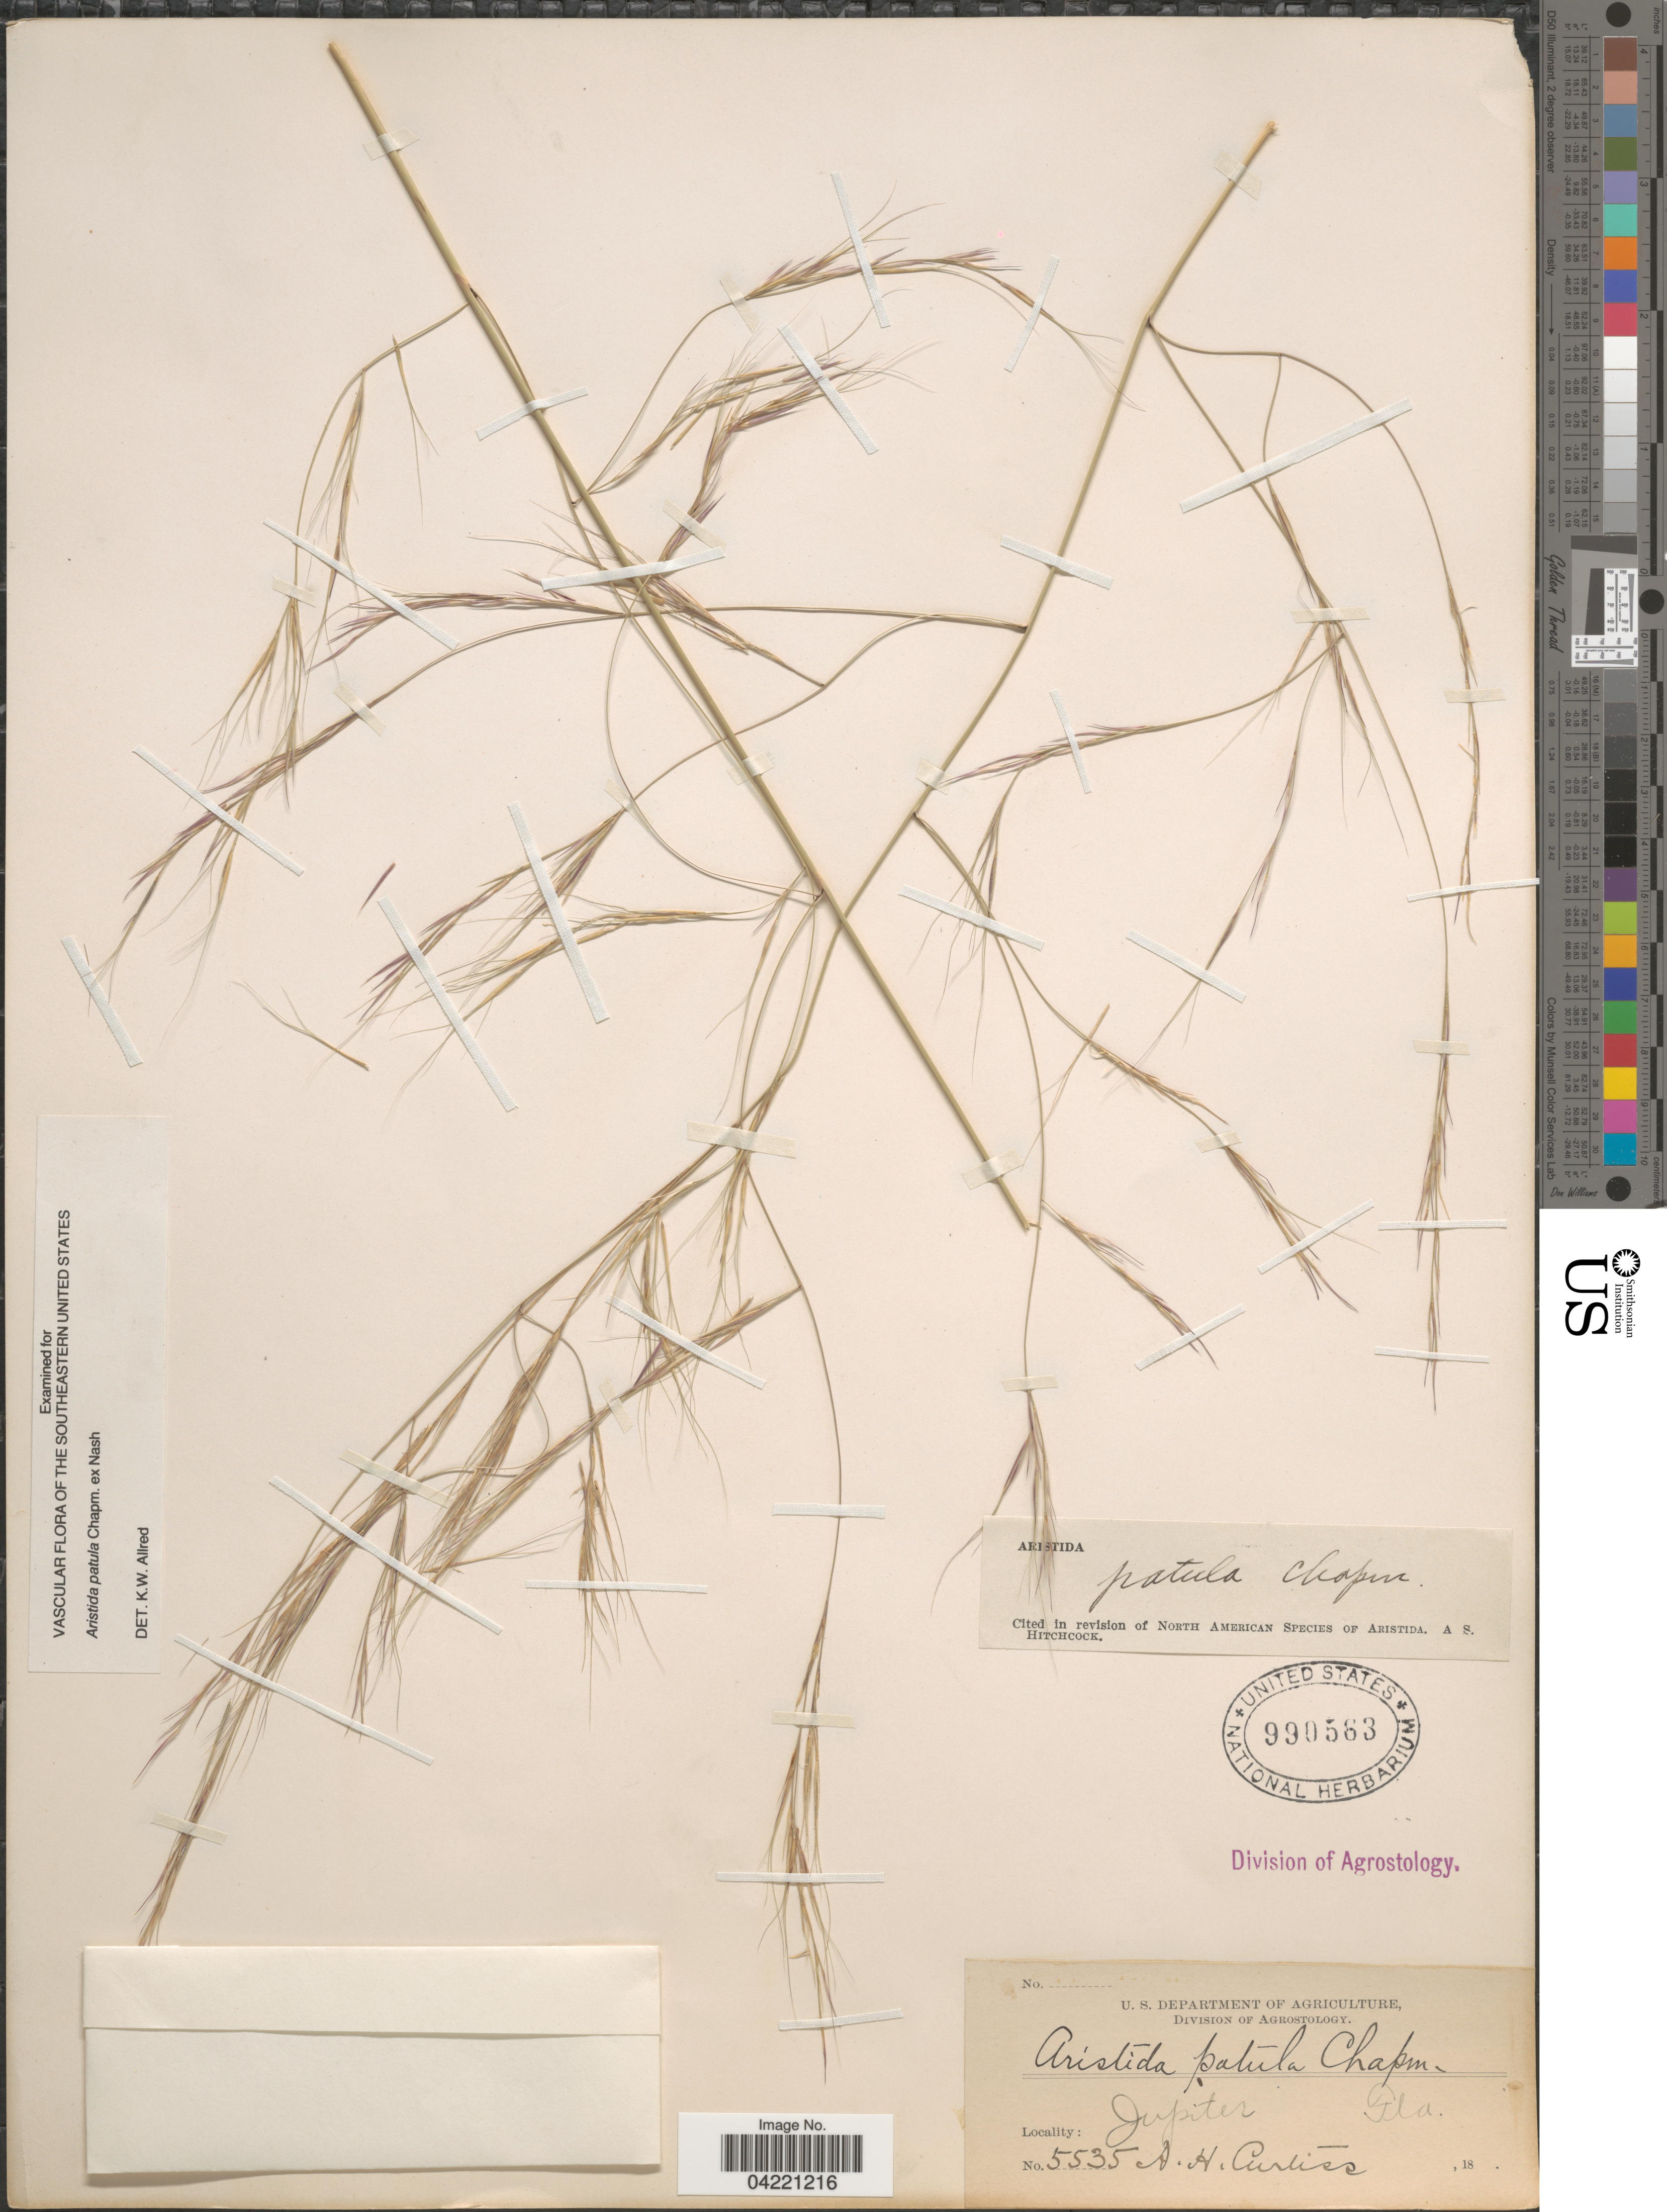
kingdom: Plantae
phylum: Tracheophyta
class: Liliopsida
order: Poales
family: Poaceae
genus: Aristida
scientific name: Aristida patula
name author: Chapm. ex Nash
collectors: A. H. Curtiss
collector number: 5535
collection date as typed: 18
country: United States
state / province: Florida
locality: Jupiter.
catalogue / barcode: US 990563